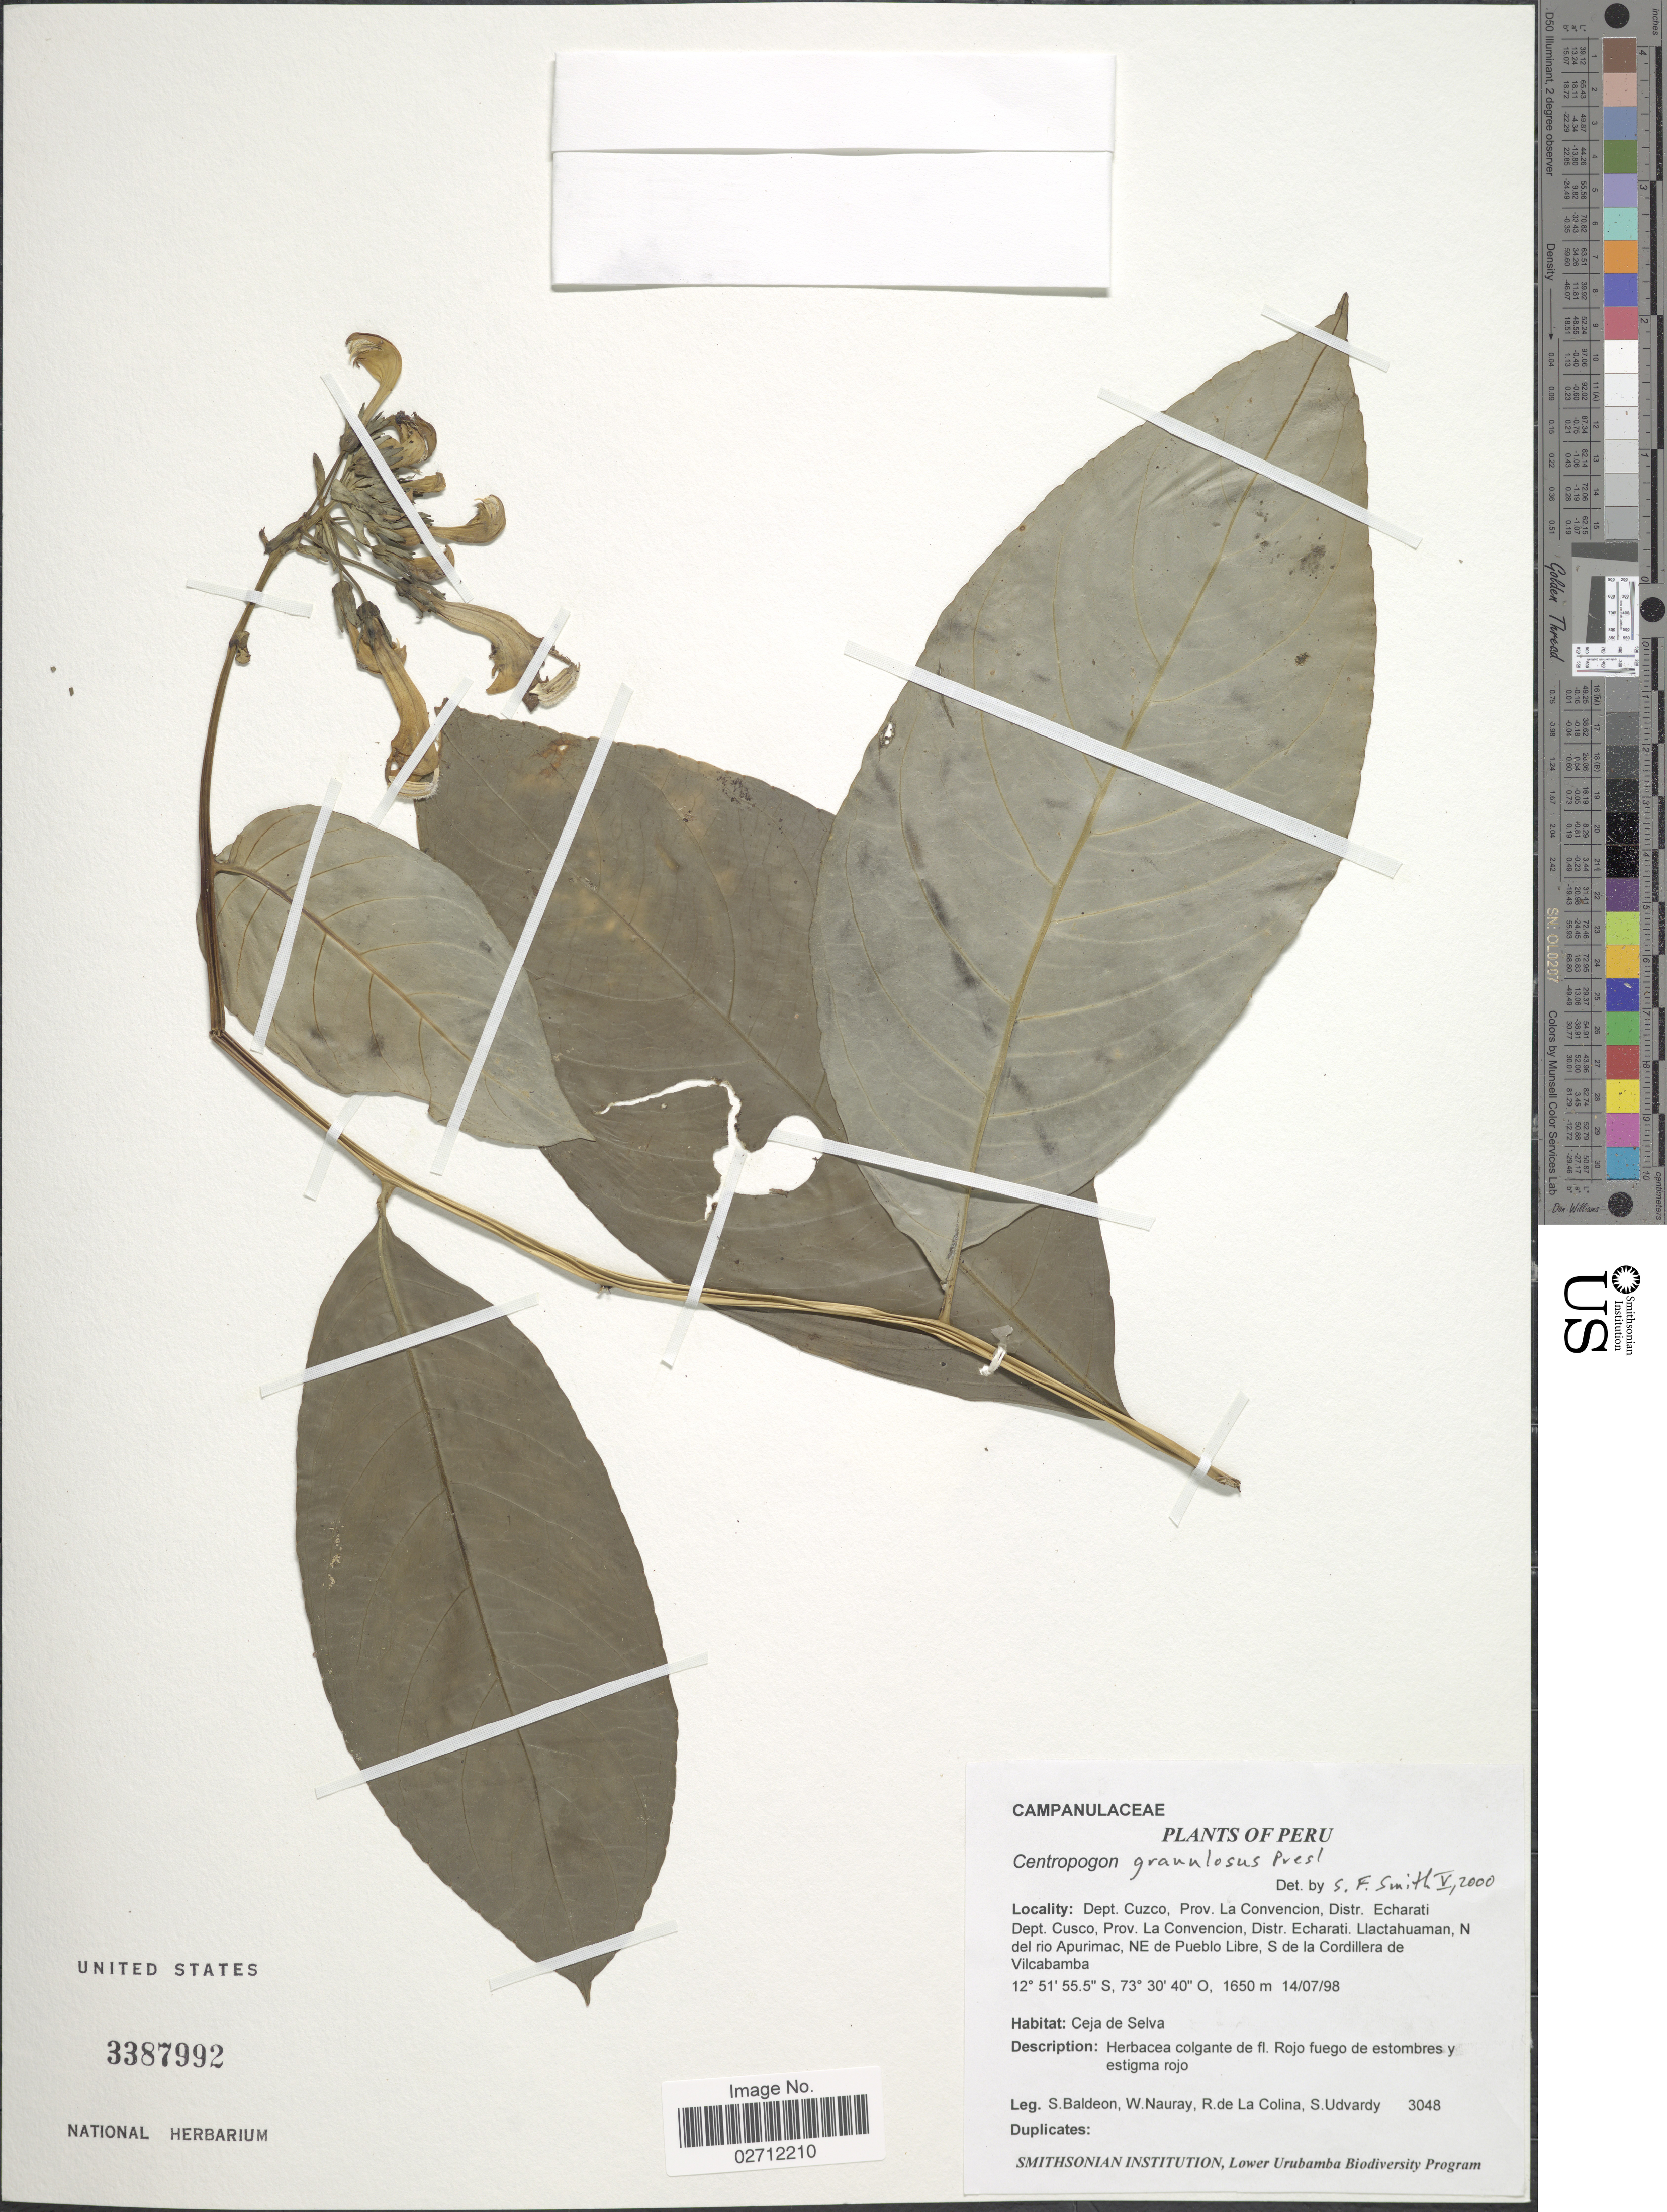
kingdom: Plantae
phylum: Tracheophyta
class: Magnoliopsida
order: Asterales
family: Campanulaceae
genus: Centropogon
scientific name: Centropogon granulosus subsp. granulosus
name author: C. Presl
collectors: S. Baldeon, W. Nauray, R. Colina & S. Udvardy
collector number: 3048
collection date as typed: Transcribed d/m/y: 14/7/98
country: Peru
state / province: Cusco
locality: Dept. Cuzco, Prov. La Convencion, Distr. Echarati, Dept. Cusco, Llactahuaman, N del rio Apurimac, NE de Pueblo Libre, S de la Cordillera de Vilcabamba.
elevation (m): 1650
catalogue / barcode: US 3387992